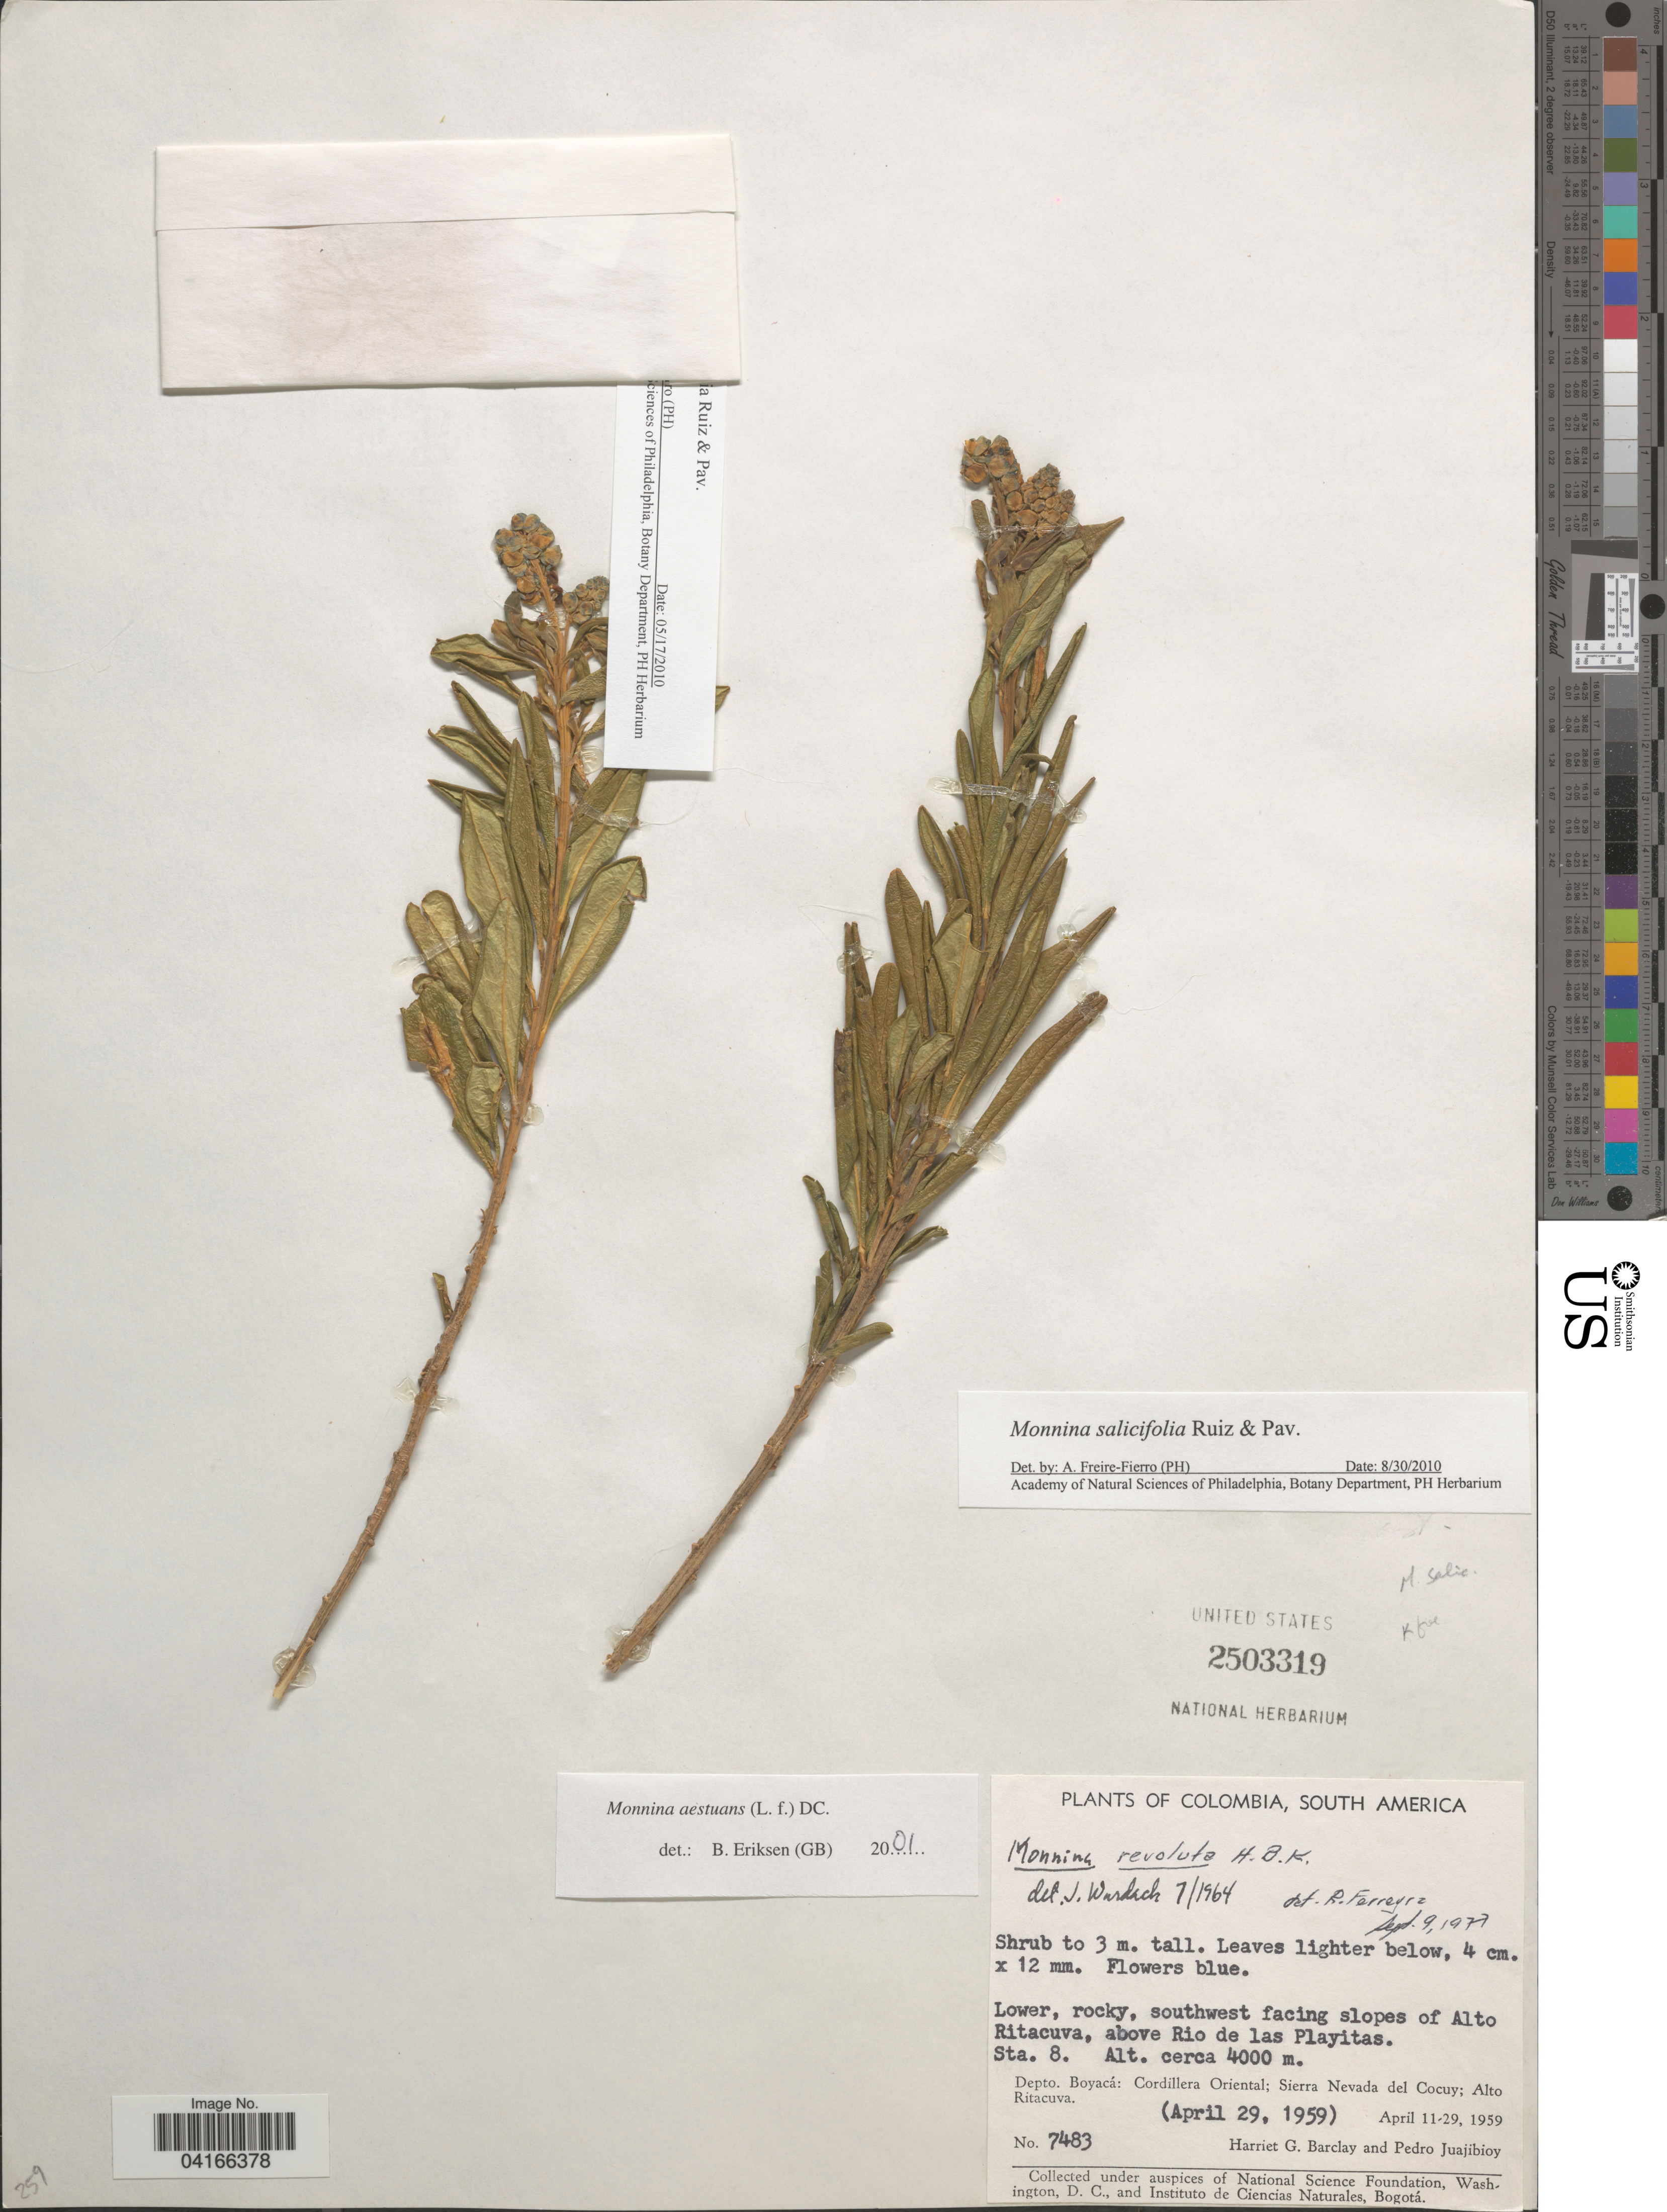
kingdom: Plantae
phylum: Tracheophyta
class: Magnoliopsida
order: Fabales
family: Polygalaceae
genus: Monnina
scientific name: Monnina salicifolia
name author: Ruiz & Pav.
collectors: H. G. Barclay & P. Juajibioy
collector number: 7483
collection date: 1959-04-29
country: Colombia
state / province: Boyacá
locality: Lower, rocky, southwest facing slopes of Alto Ritacuva, above Rio de las Playitas. Sta. 8. Depto. Boyacá: Cordillera Orienta; Sierra Nevada del Cocuy; Alto Ritacuva.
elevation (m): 4000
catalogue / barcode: US 2503319